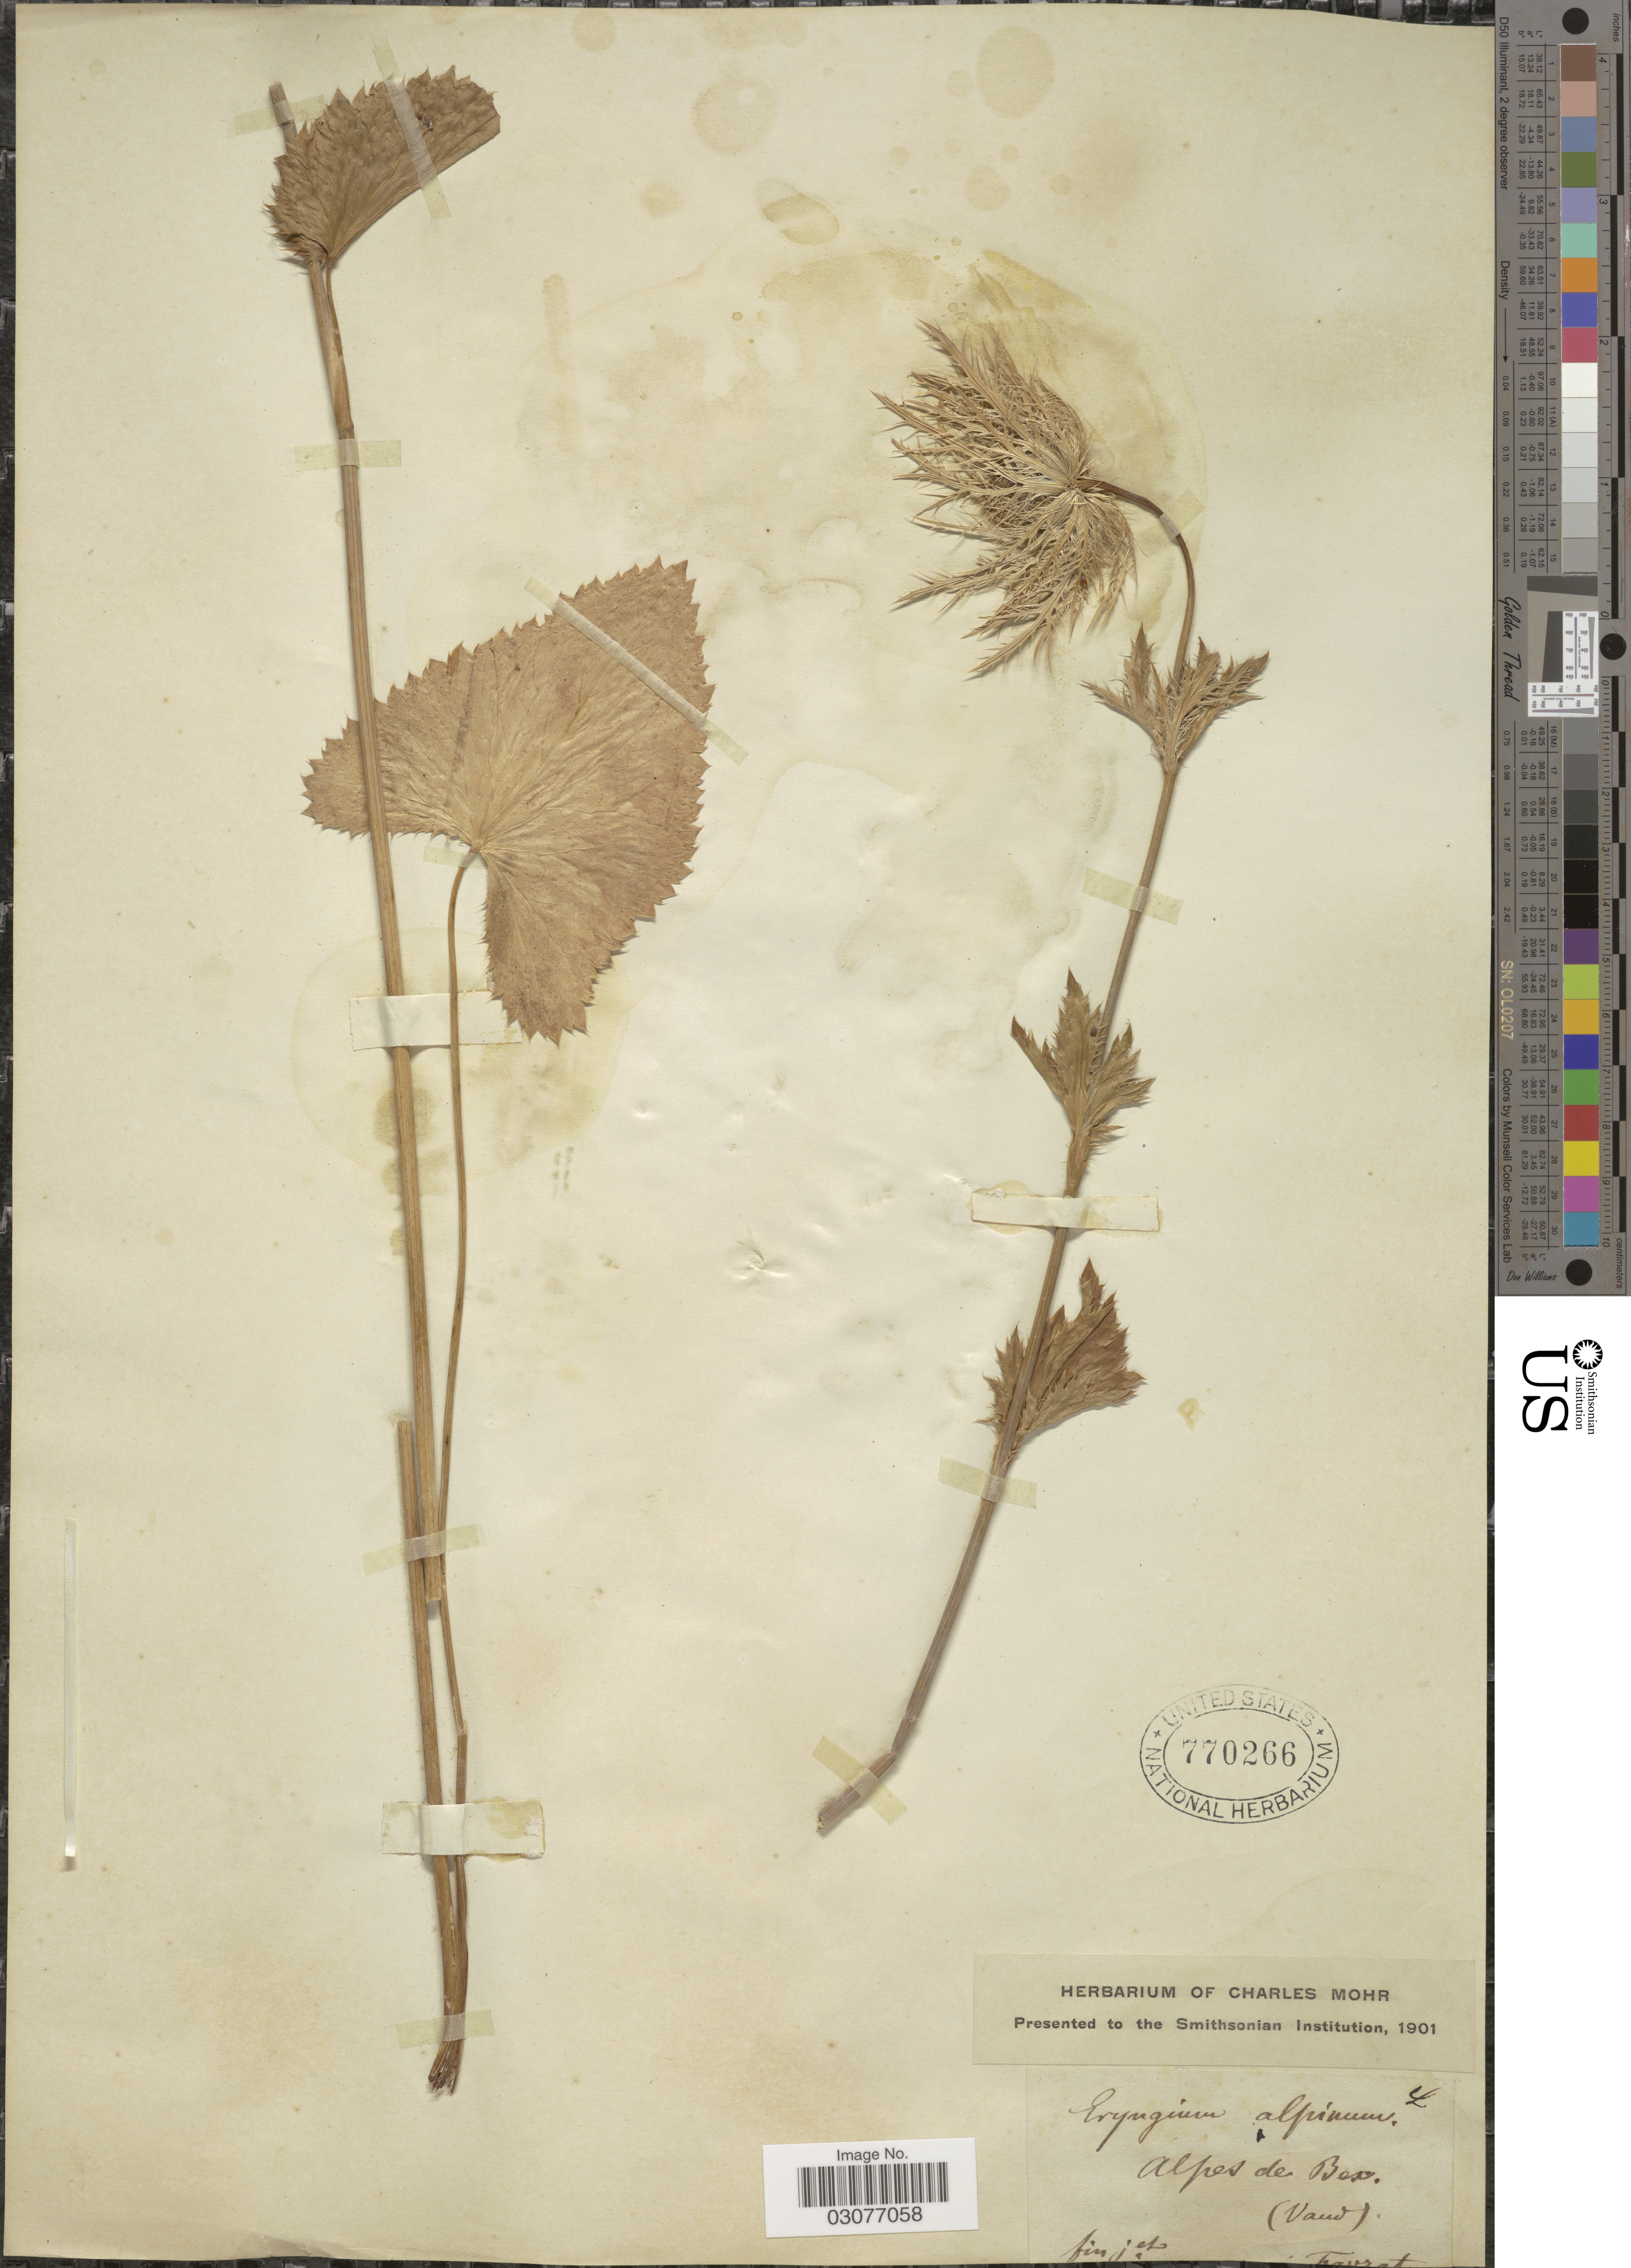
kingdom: Plantae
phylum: Tracheophyta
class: Magnoliopsida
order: Apiales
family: Apiaceae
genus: Eryngium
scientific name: Eryngium alpinum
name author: L.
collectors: L. Favrat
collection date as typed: fin jet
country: Switzerland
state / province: Vaud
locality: Alpes de Bex.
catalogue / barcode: US 770266